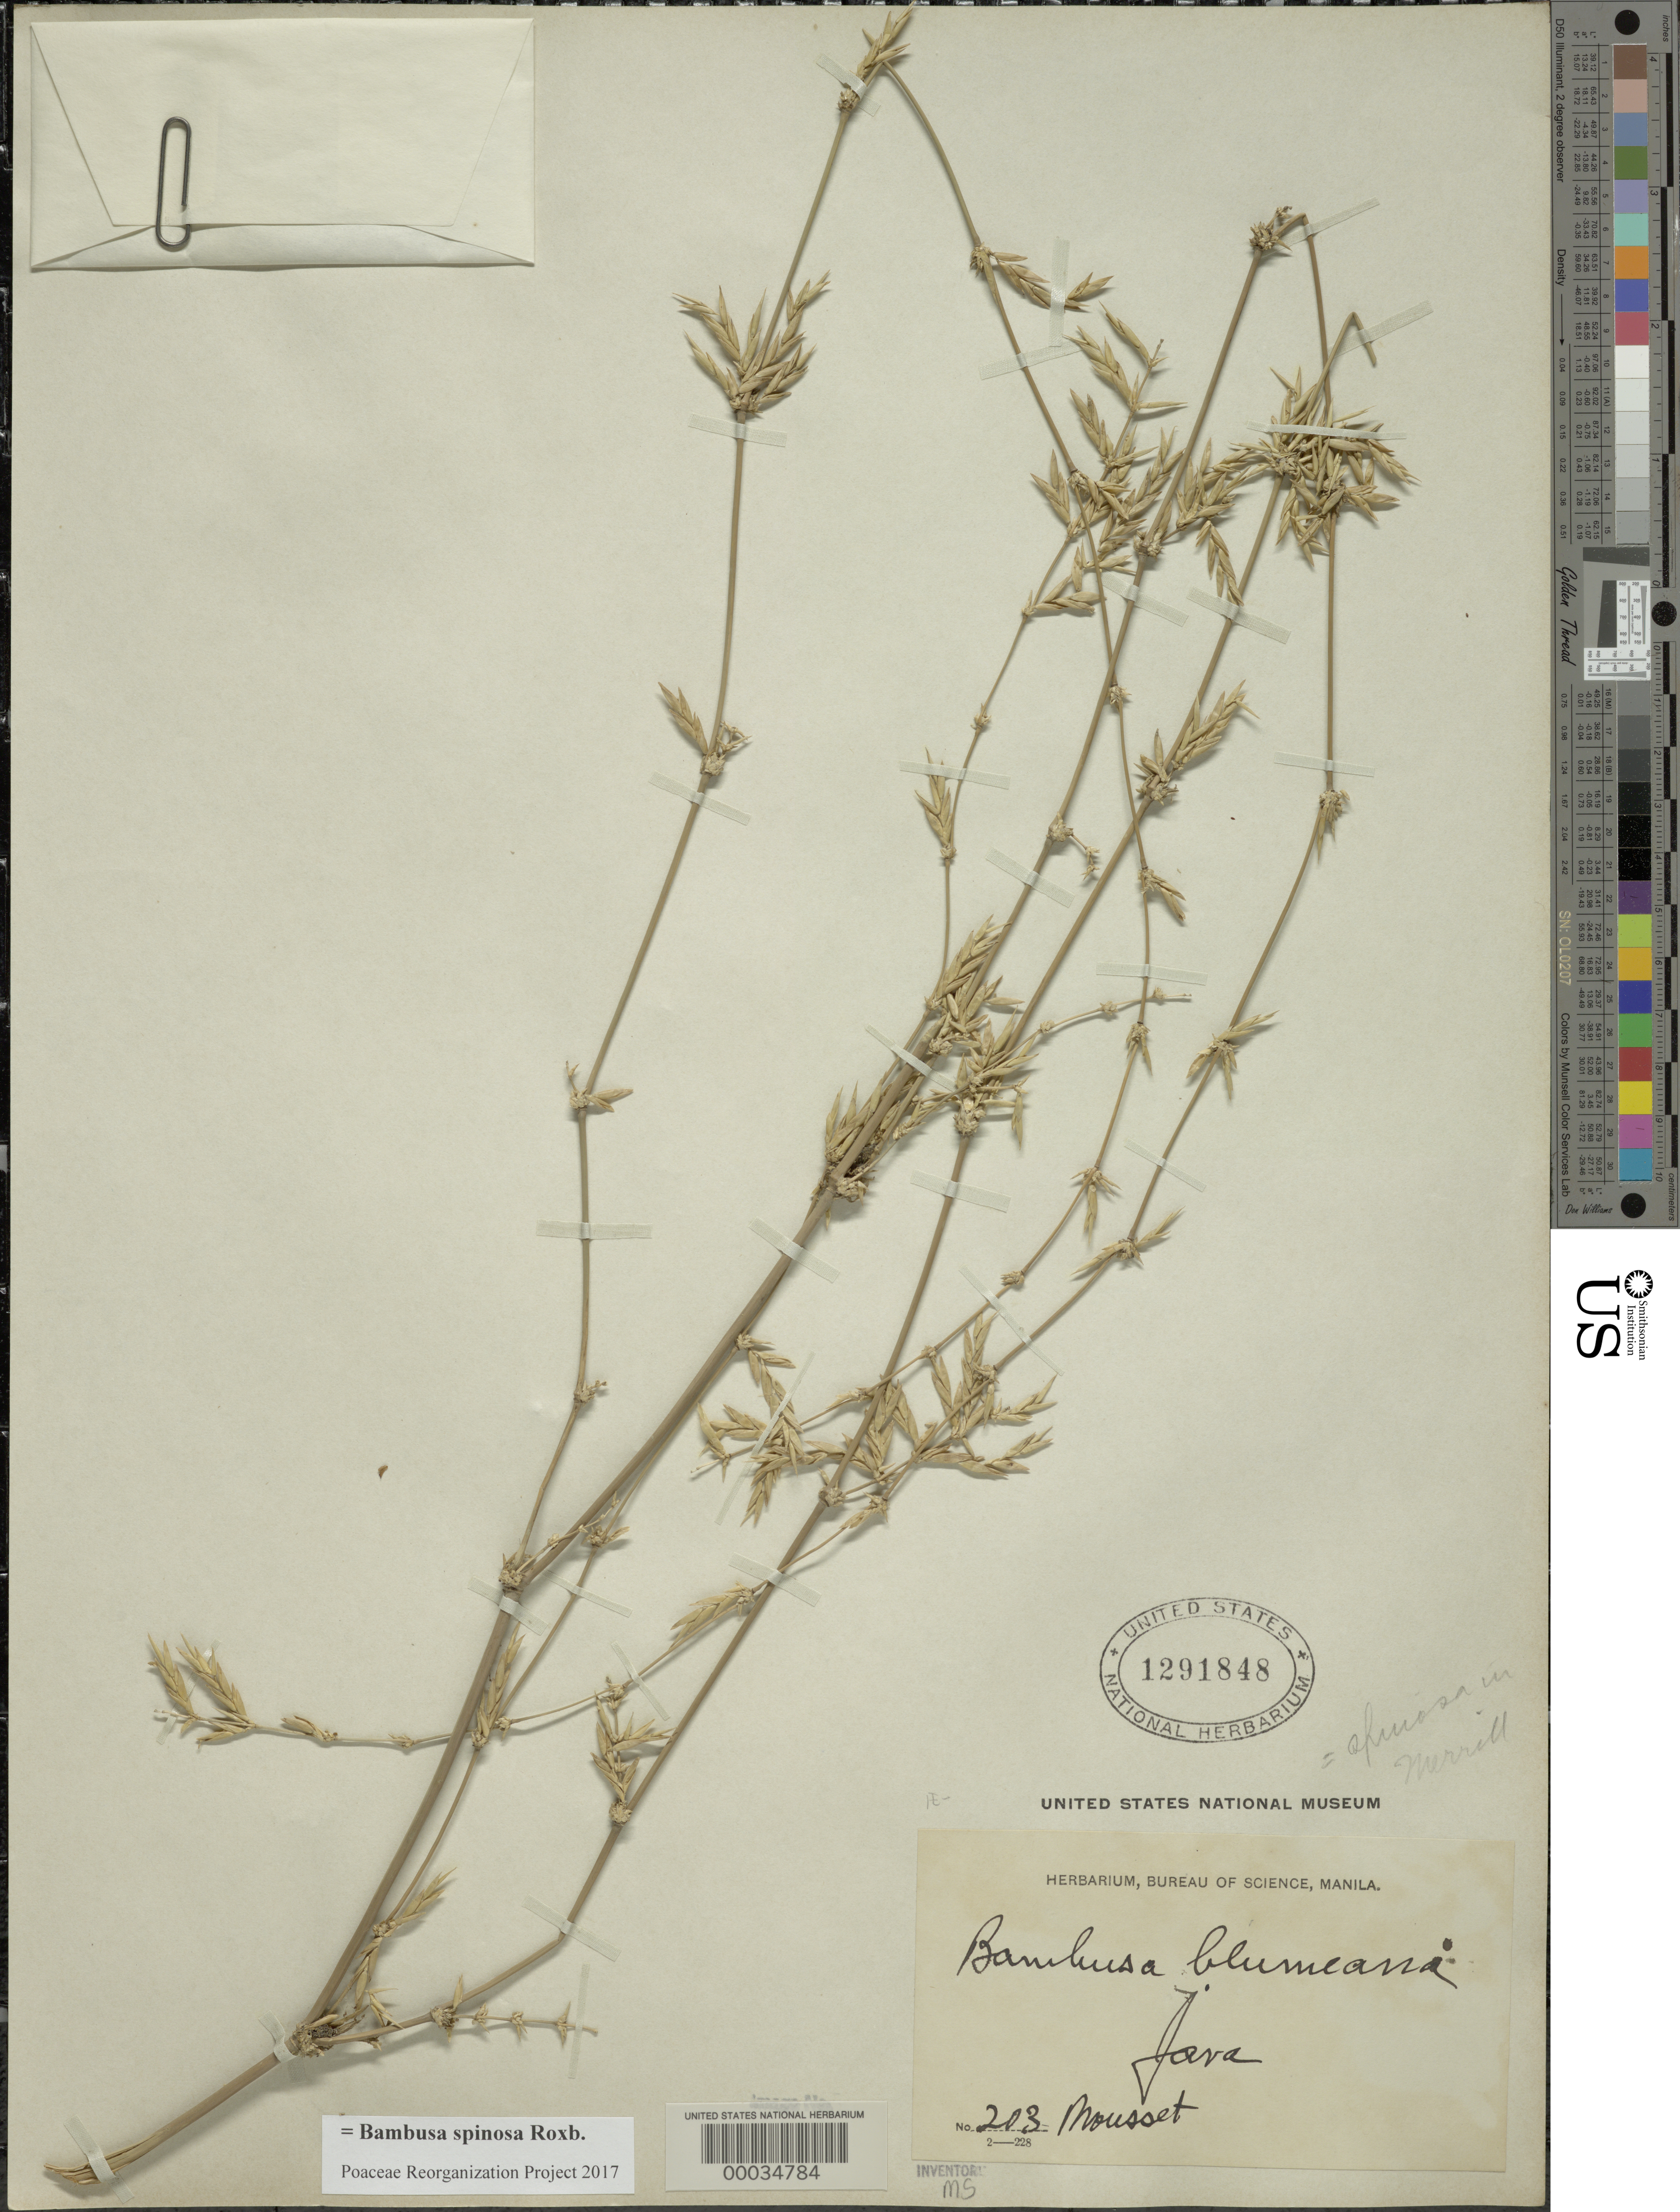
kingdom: Plantae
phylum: Tracheophyta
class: Liliopsida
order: Poales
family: Poaceae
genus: Bambusa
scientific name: Bambusa spinosa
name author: Roxb.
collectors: J. Mousset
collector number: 203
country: Indonesia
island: Java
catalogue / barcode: US 1291848